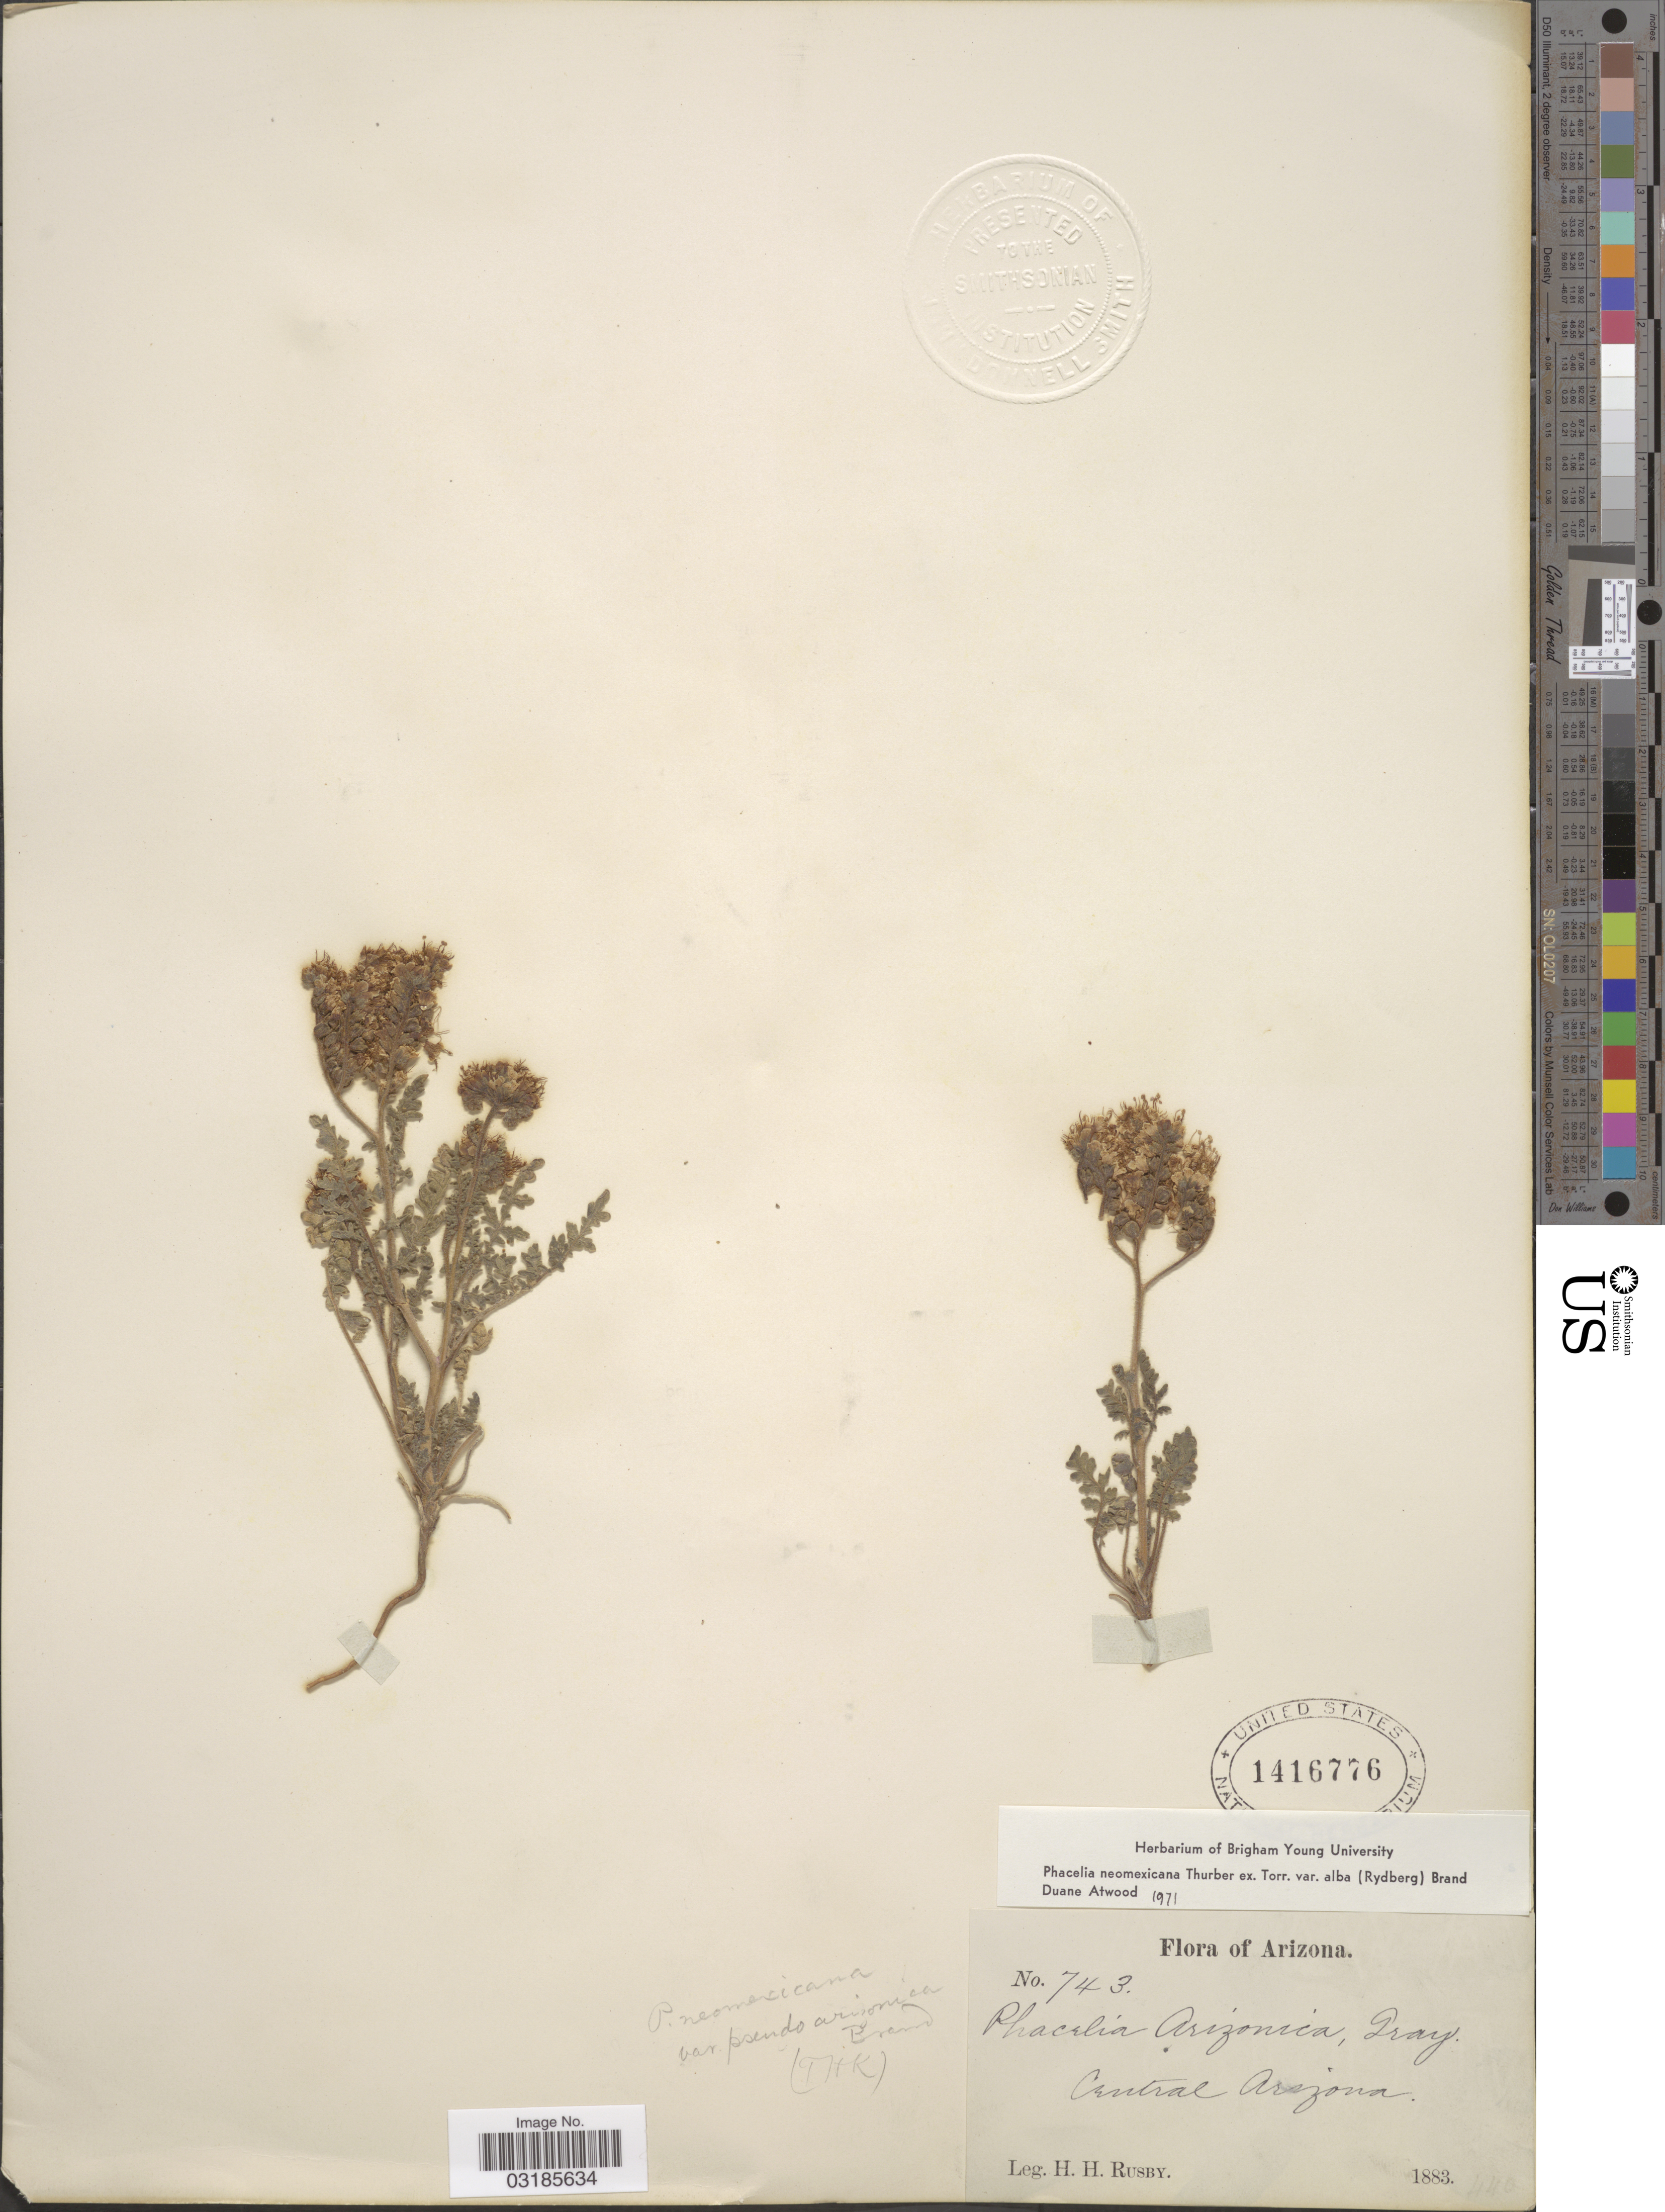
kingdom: Plantae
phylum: Tracheophyta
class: Magnoliopsida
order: Boraginales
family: Hydrophyllaceae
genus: Phacelia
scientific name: Phacelia neomexicana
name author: Thurb. ex Torr.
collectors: H. H. Rusby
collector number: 743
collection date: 1883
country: United States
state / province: Arizona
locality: Central Arizona.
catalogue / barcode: US 1416776